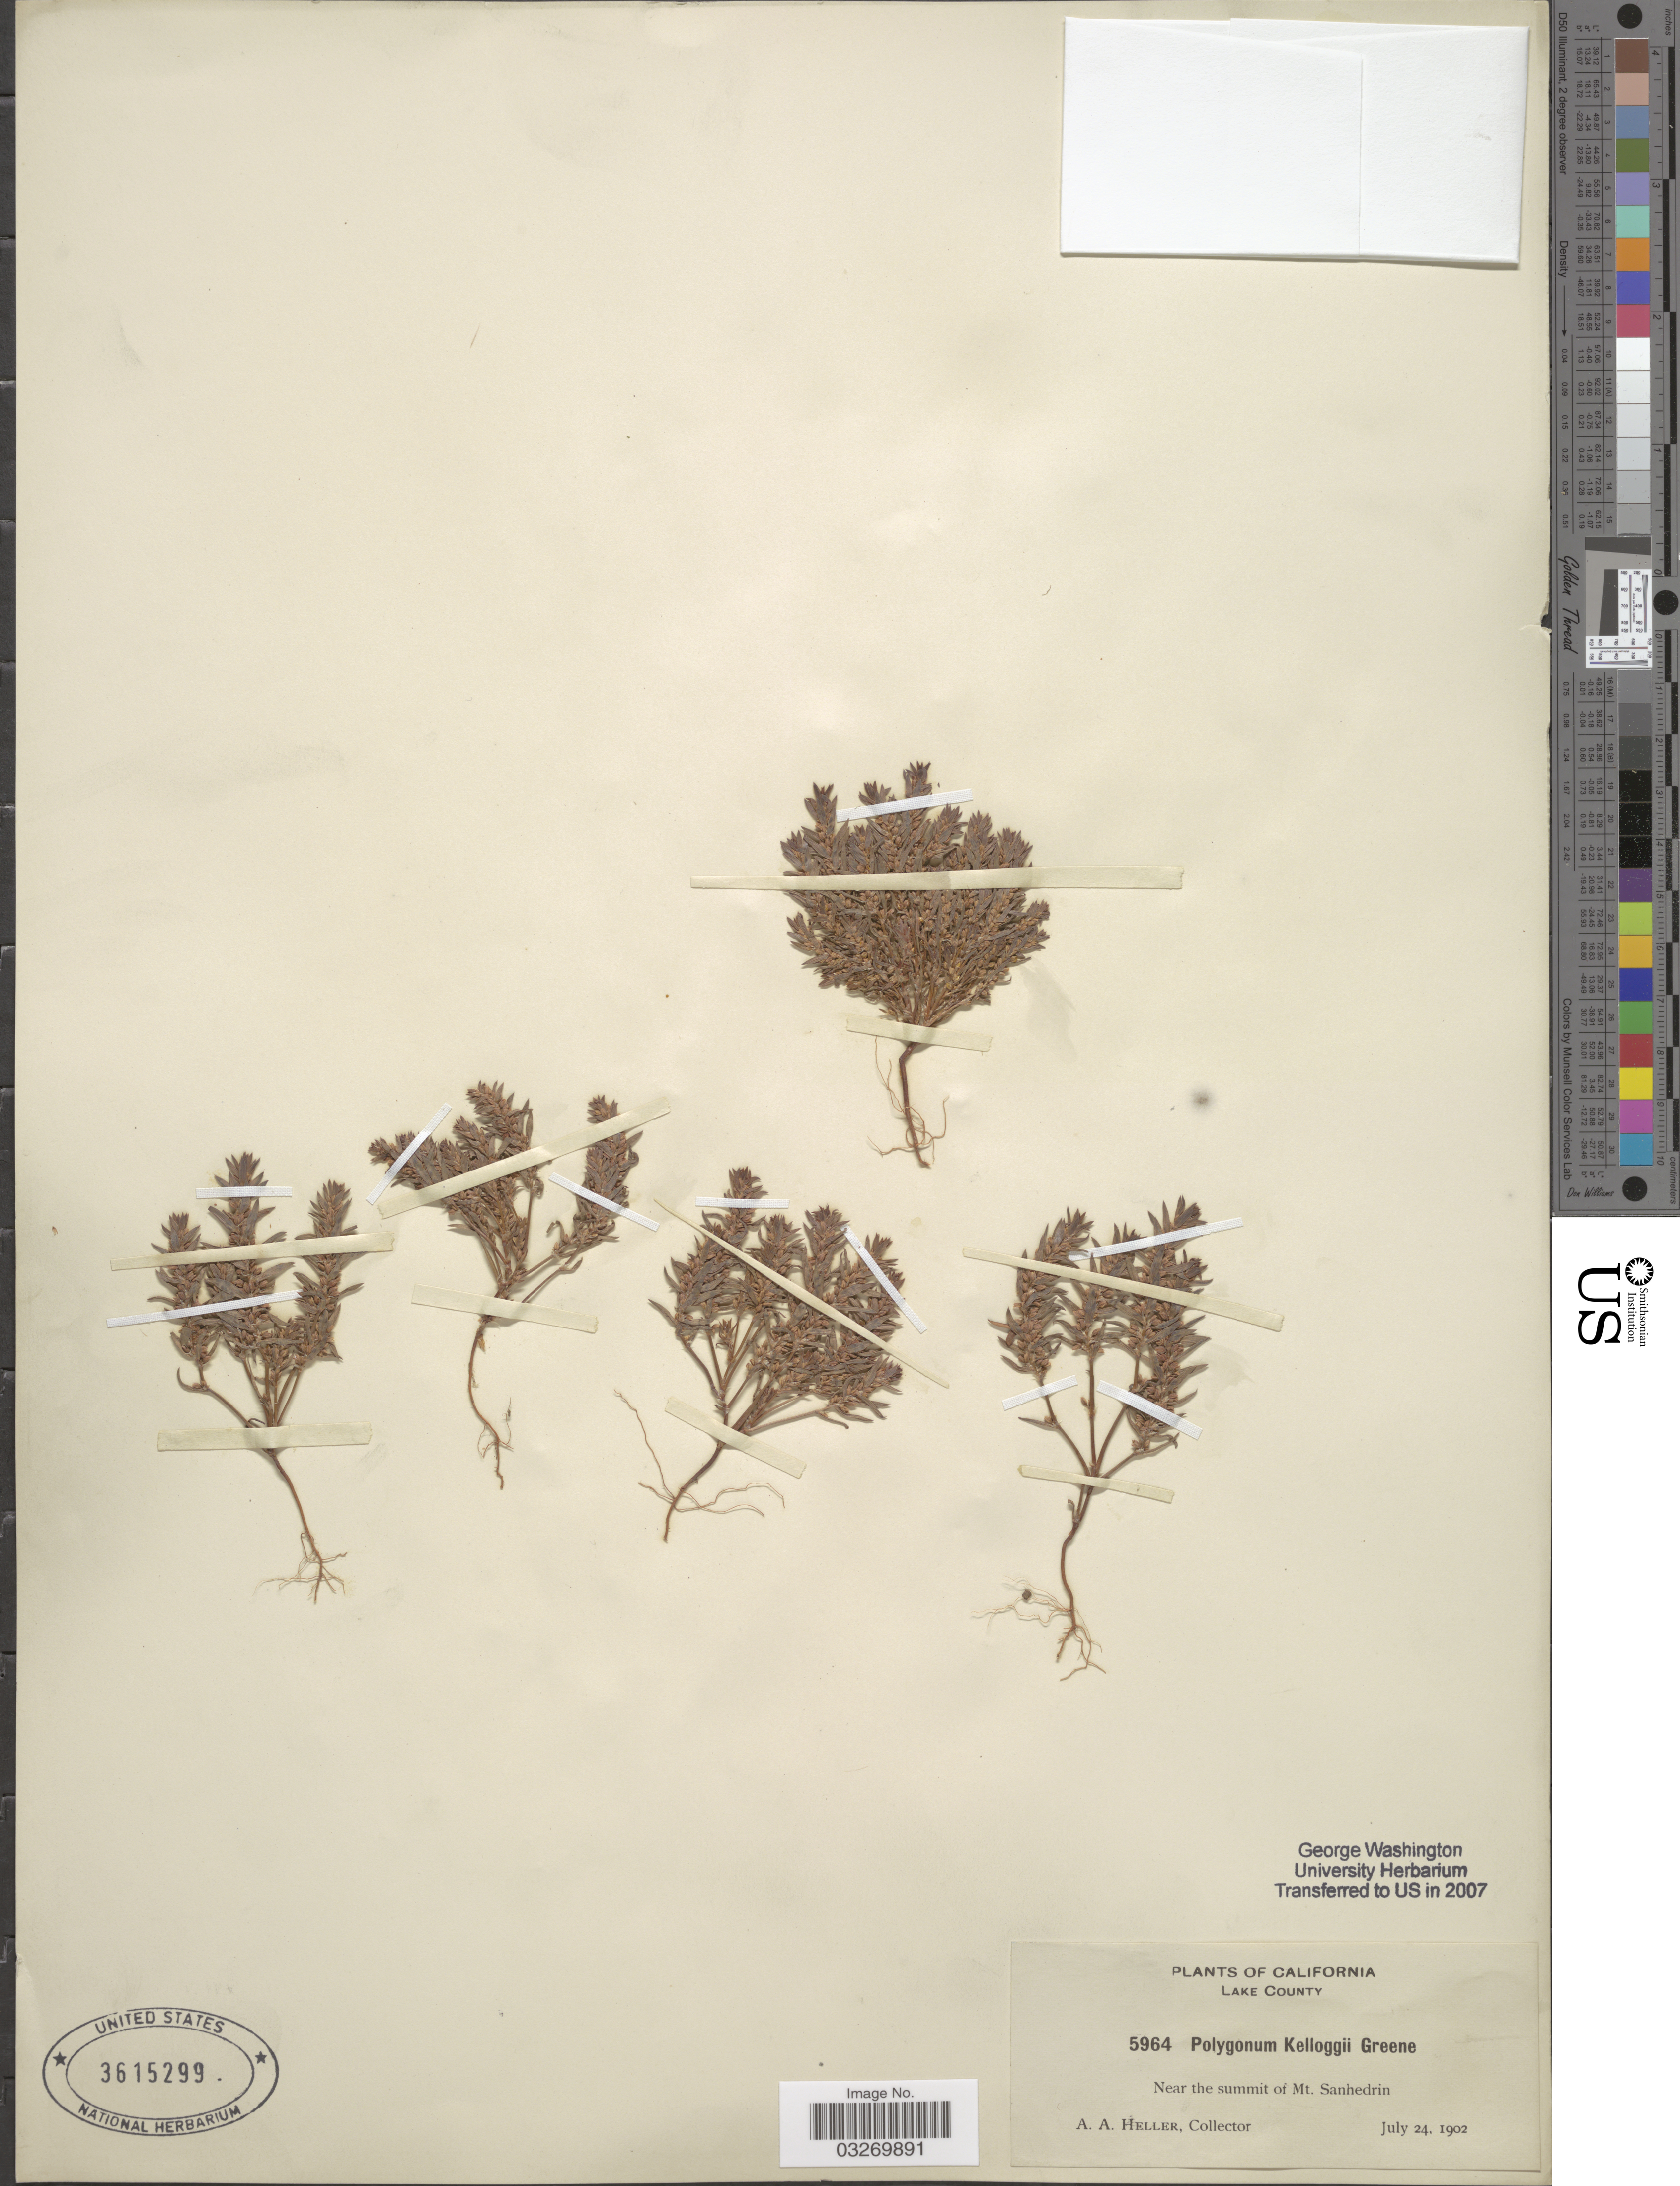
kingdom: Plantae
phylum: Tracheophyta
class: Magnoliopsida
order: Caryophyllales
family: Polygonaceae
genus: Polygonum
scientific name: Polygonum kelloggii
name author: S.W. Greene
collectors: A. A. Heller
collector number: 5964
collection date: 1902-07-24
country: United States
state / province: California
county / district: Lake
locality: Lake County. Near the summit of Mt. Sanhedrin.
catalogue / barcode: US 3615299